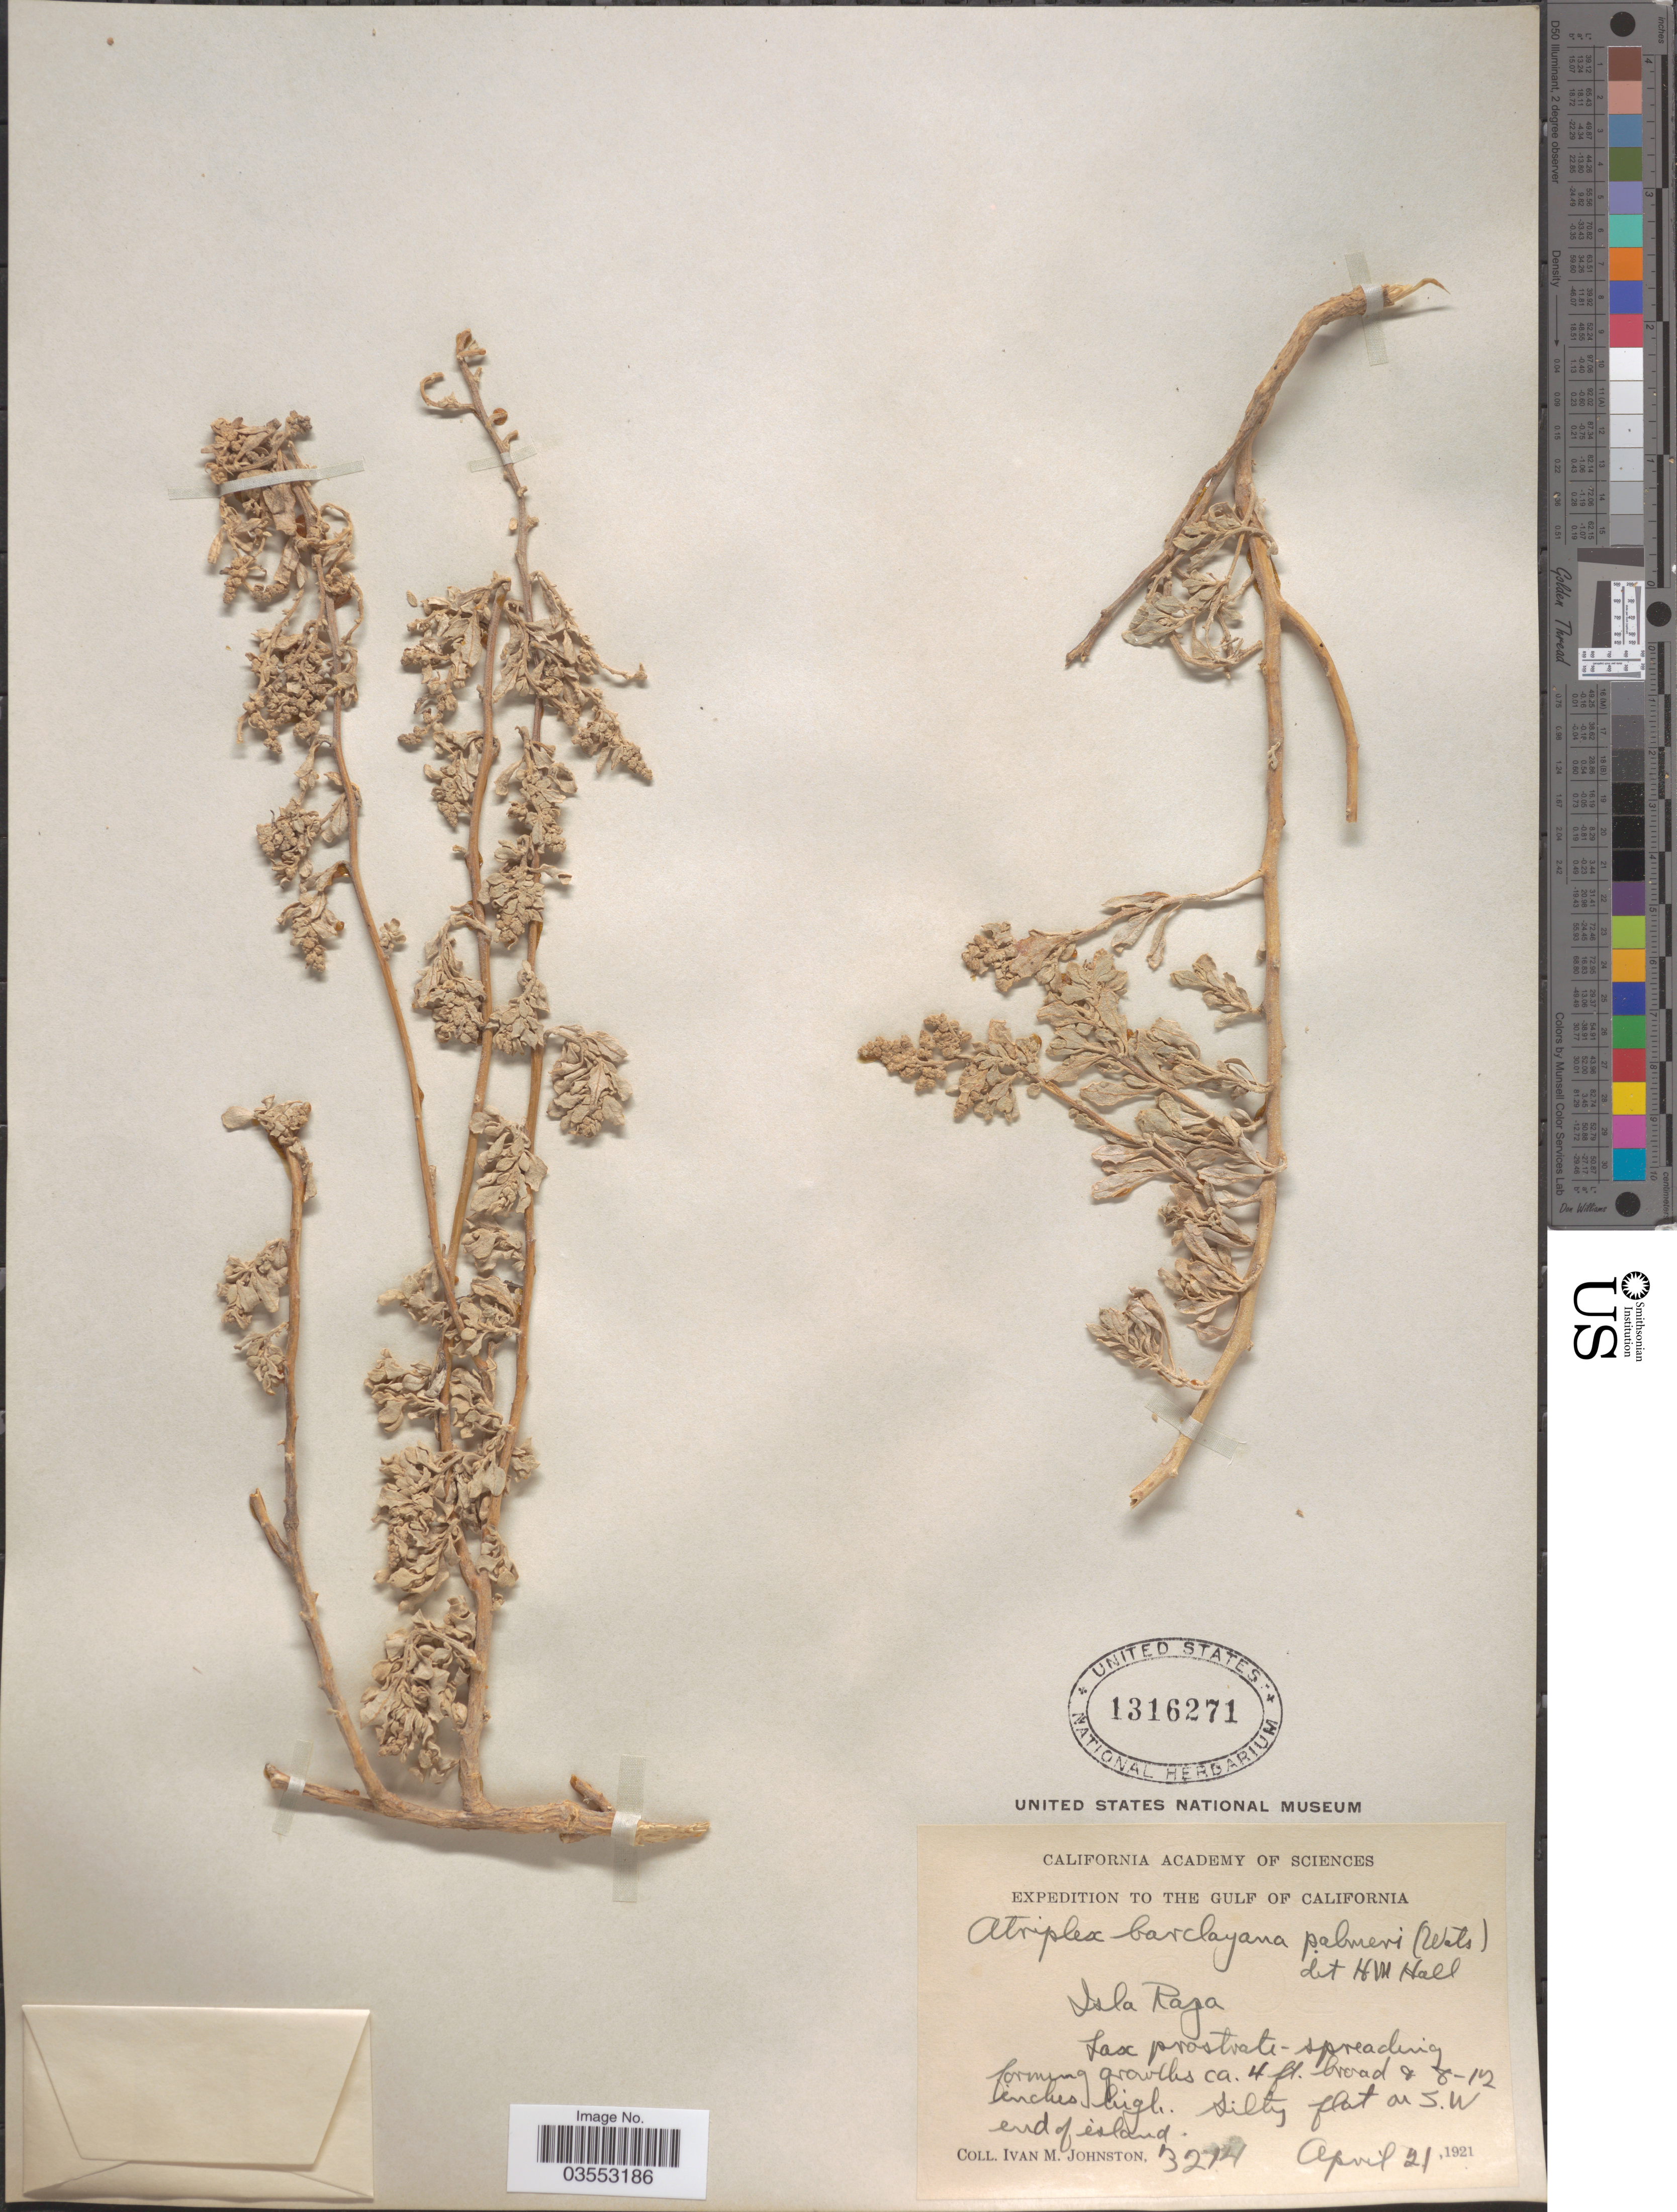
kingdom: Plantae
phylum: Tracheophyta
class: Magnoliopsida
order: Caryophyllales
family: Amaranthaceae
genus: Atriplex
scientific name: Atriplex barclayana subsp. palmeri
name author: (S. Watson) H.M. Hall & Clem.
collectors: I.M. Johnston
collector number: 3214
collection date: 1921-04-21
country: Mexico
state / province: Baja California Norte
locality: The Gulf of California. Isla Raza. Silty flat on S.W. end of island.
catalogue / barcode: US 1316271